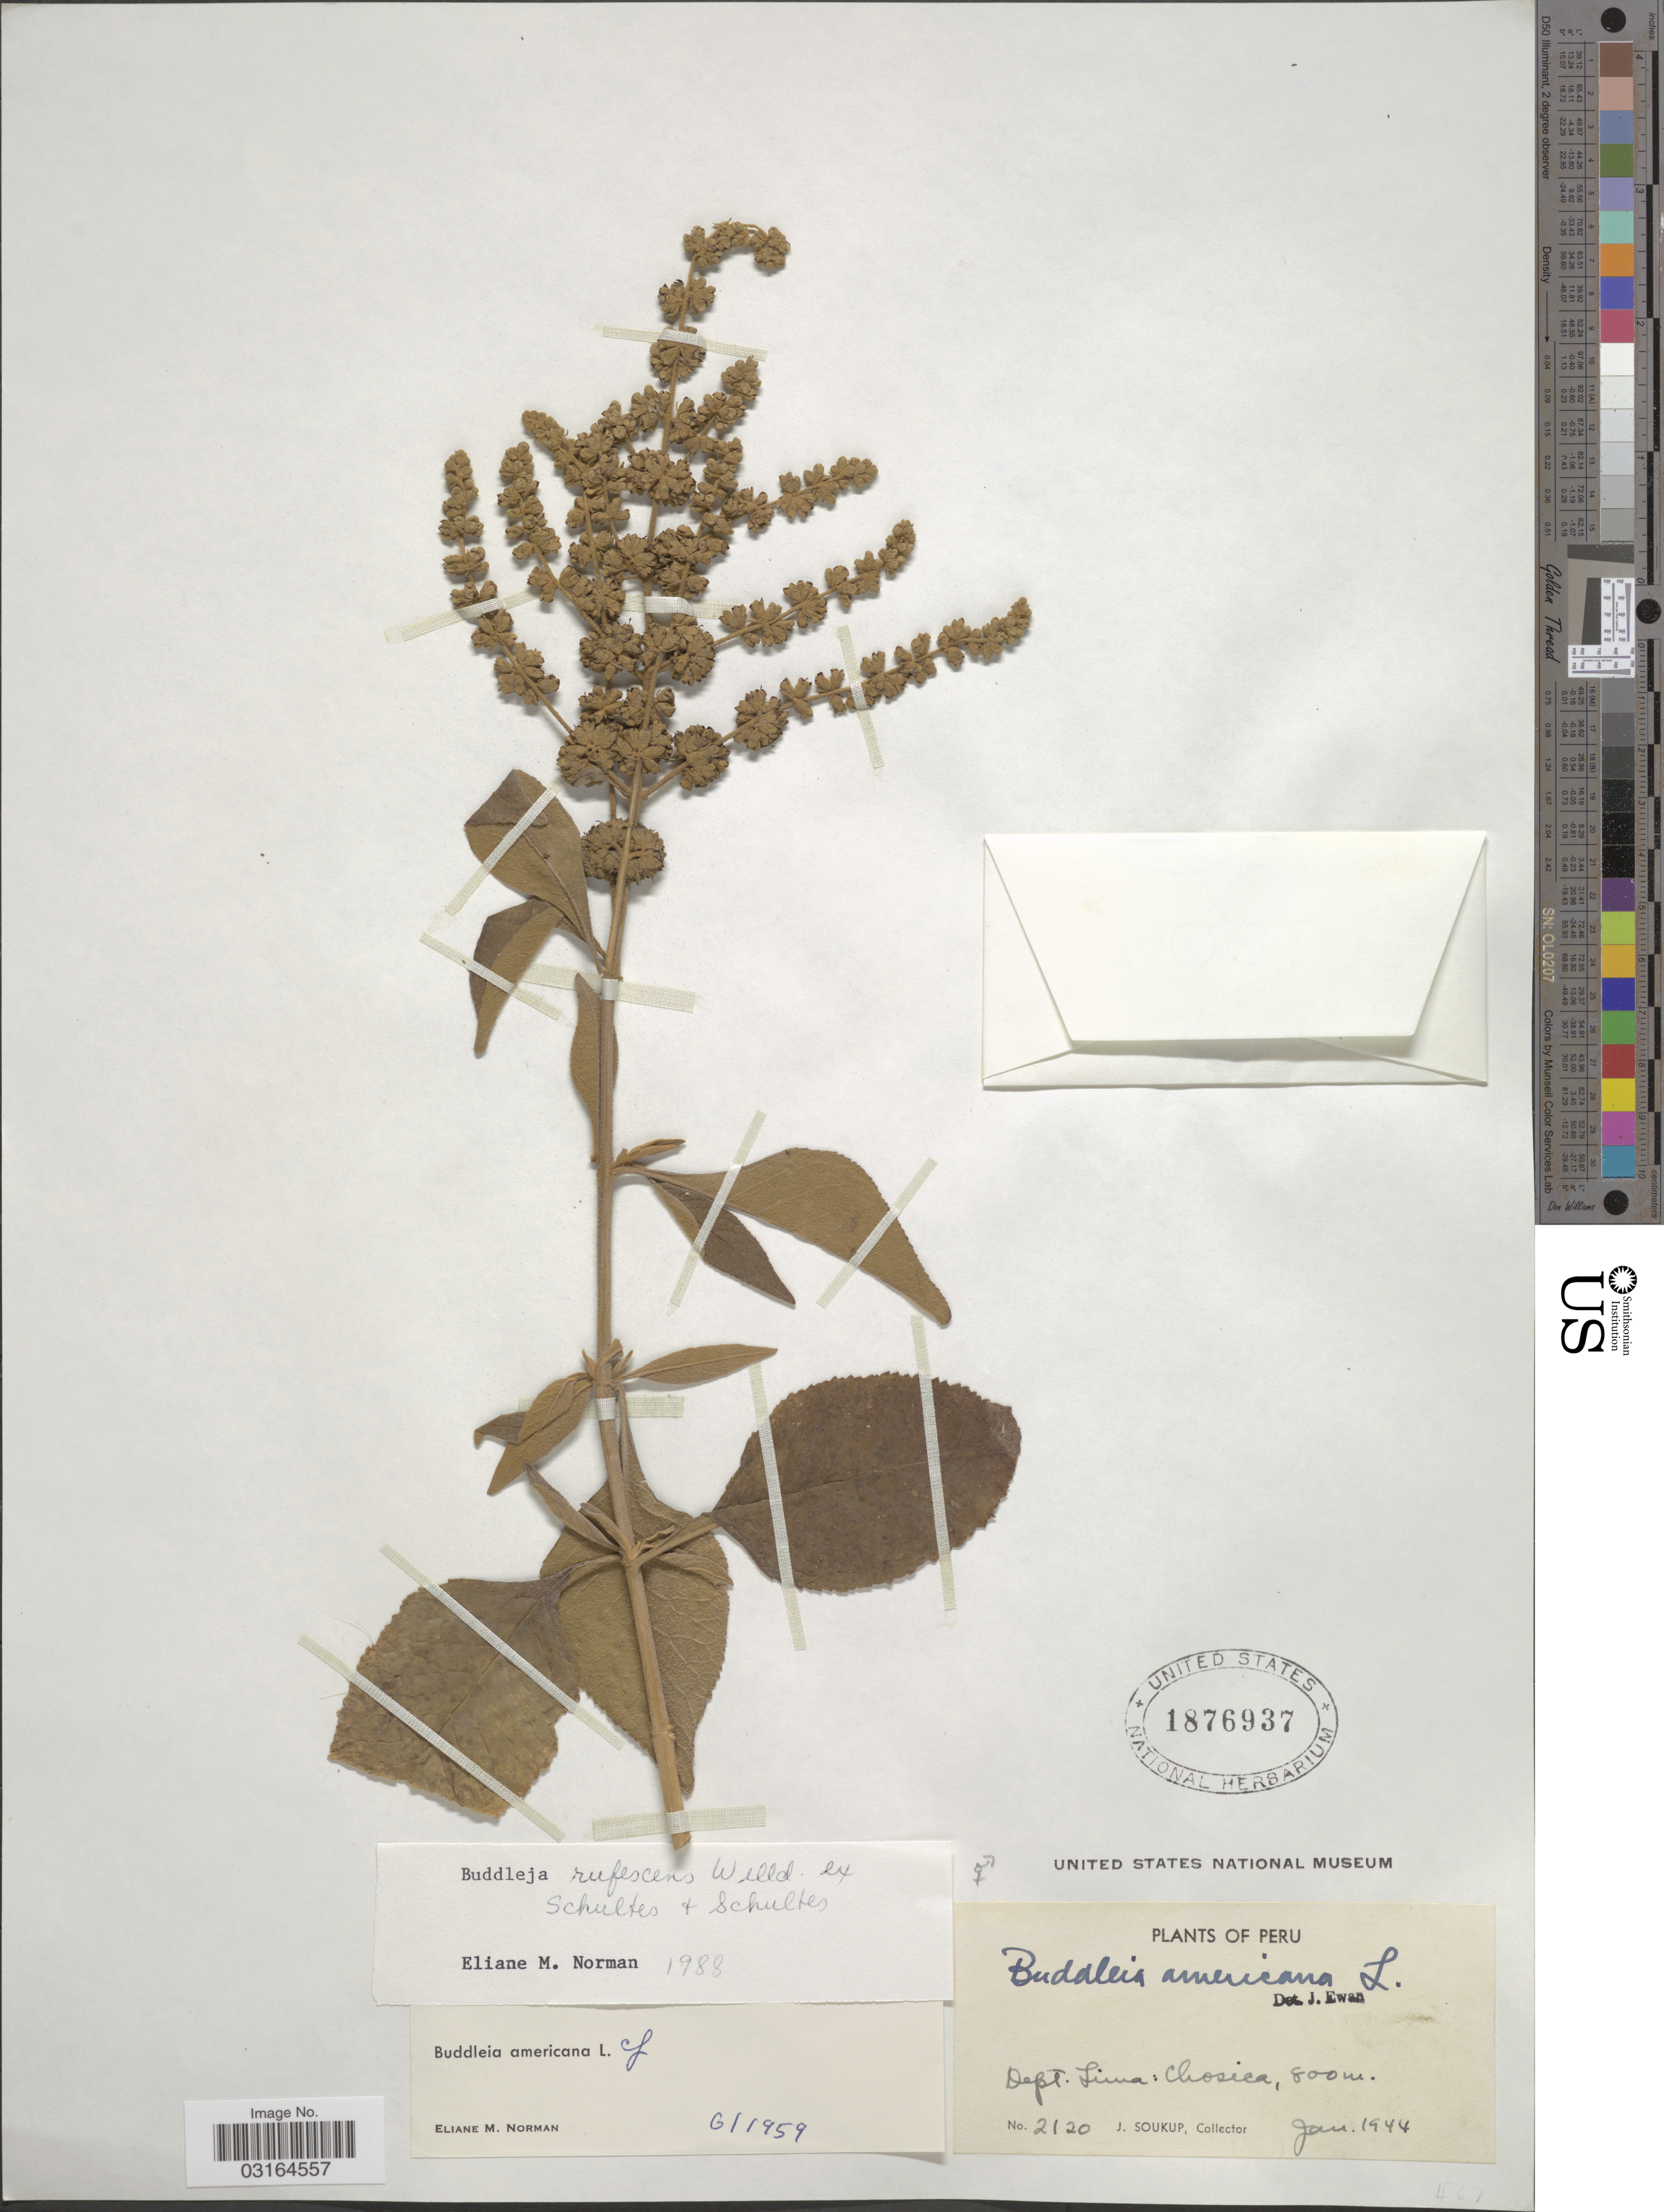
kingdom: Plantae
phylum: Tracheophyta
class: Magnoliopsida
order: Lamiales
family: Scrophulariaceae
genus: Buddleja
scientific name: Buddleja rufescens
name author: Willd.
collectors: J. Soukup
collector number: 2120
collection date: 1944-01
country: Peru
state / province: Lima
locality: Dept. Lima: Chosica.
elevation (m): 800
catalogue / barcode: US 1876937